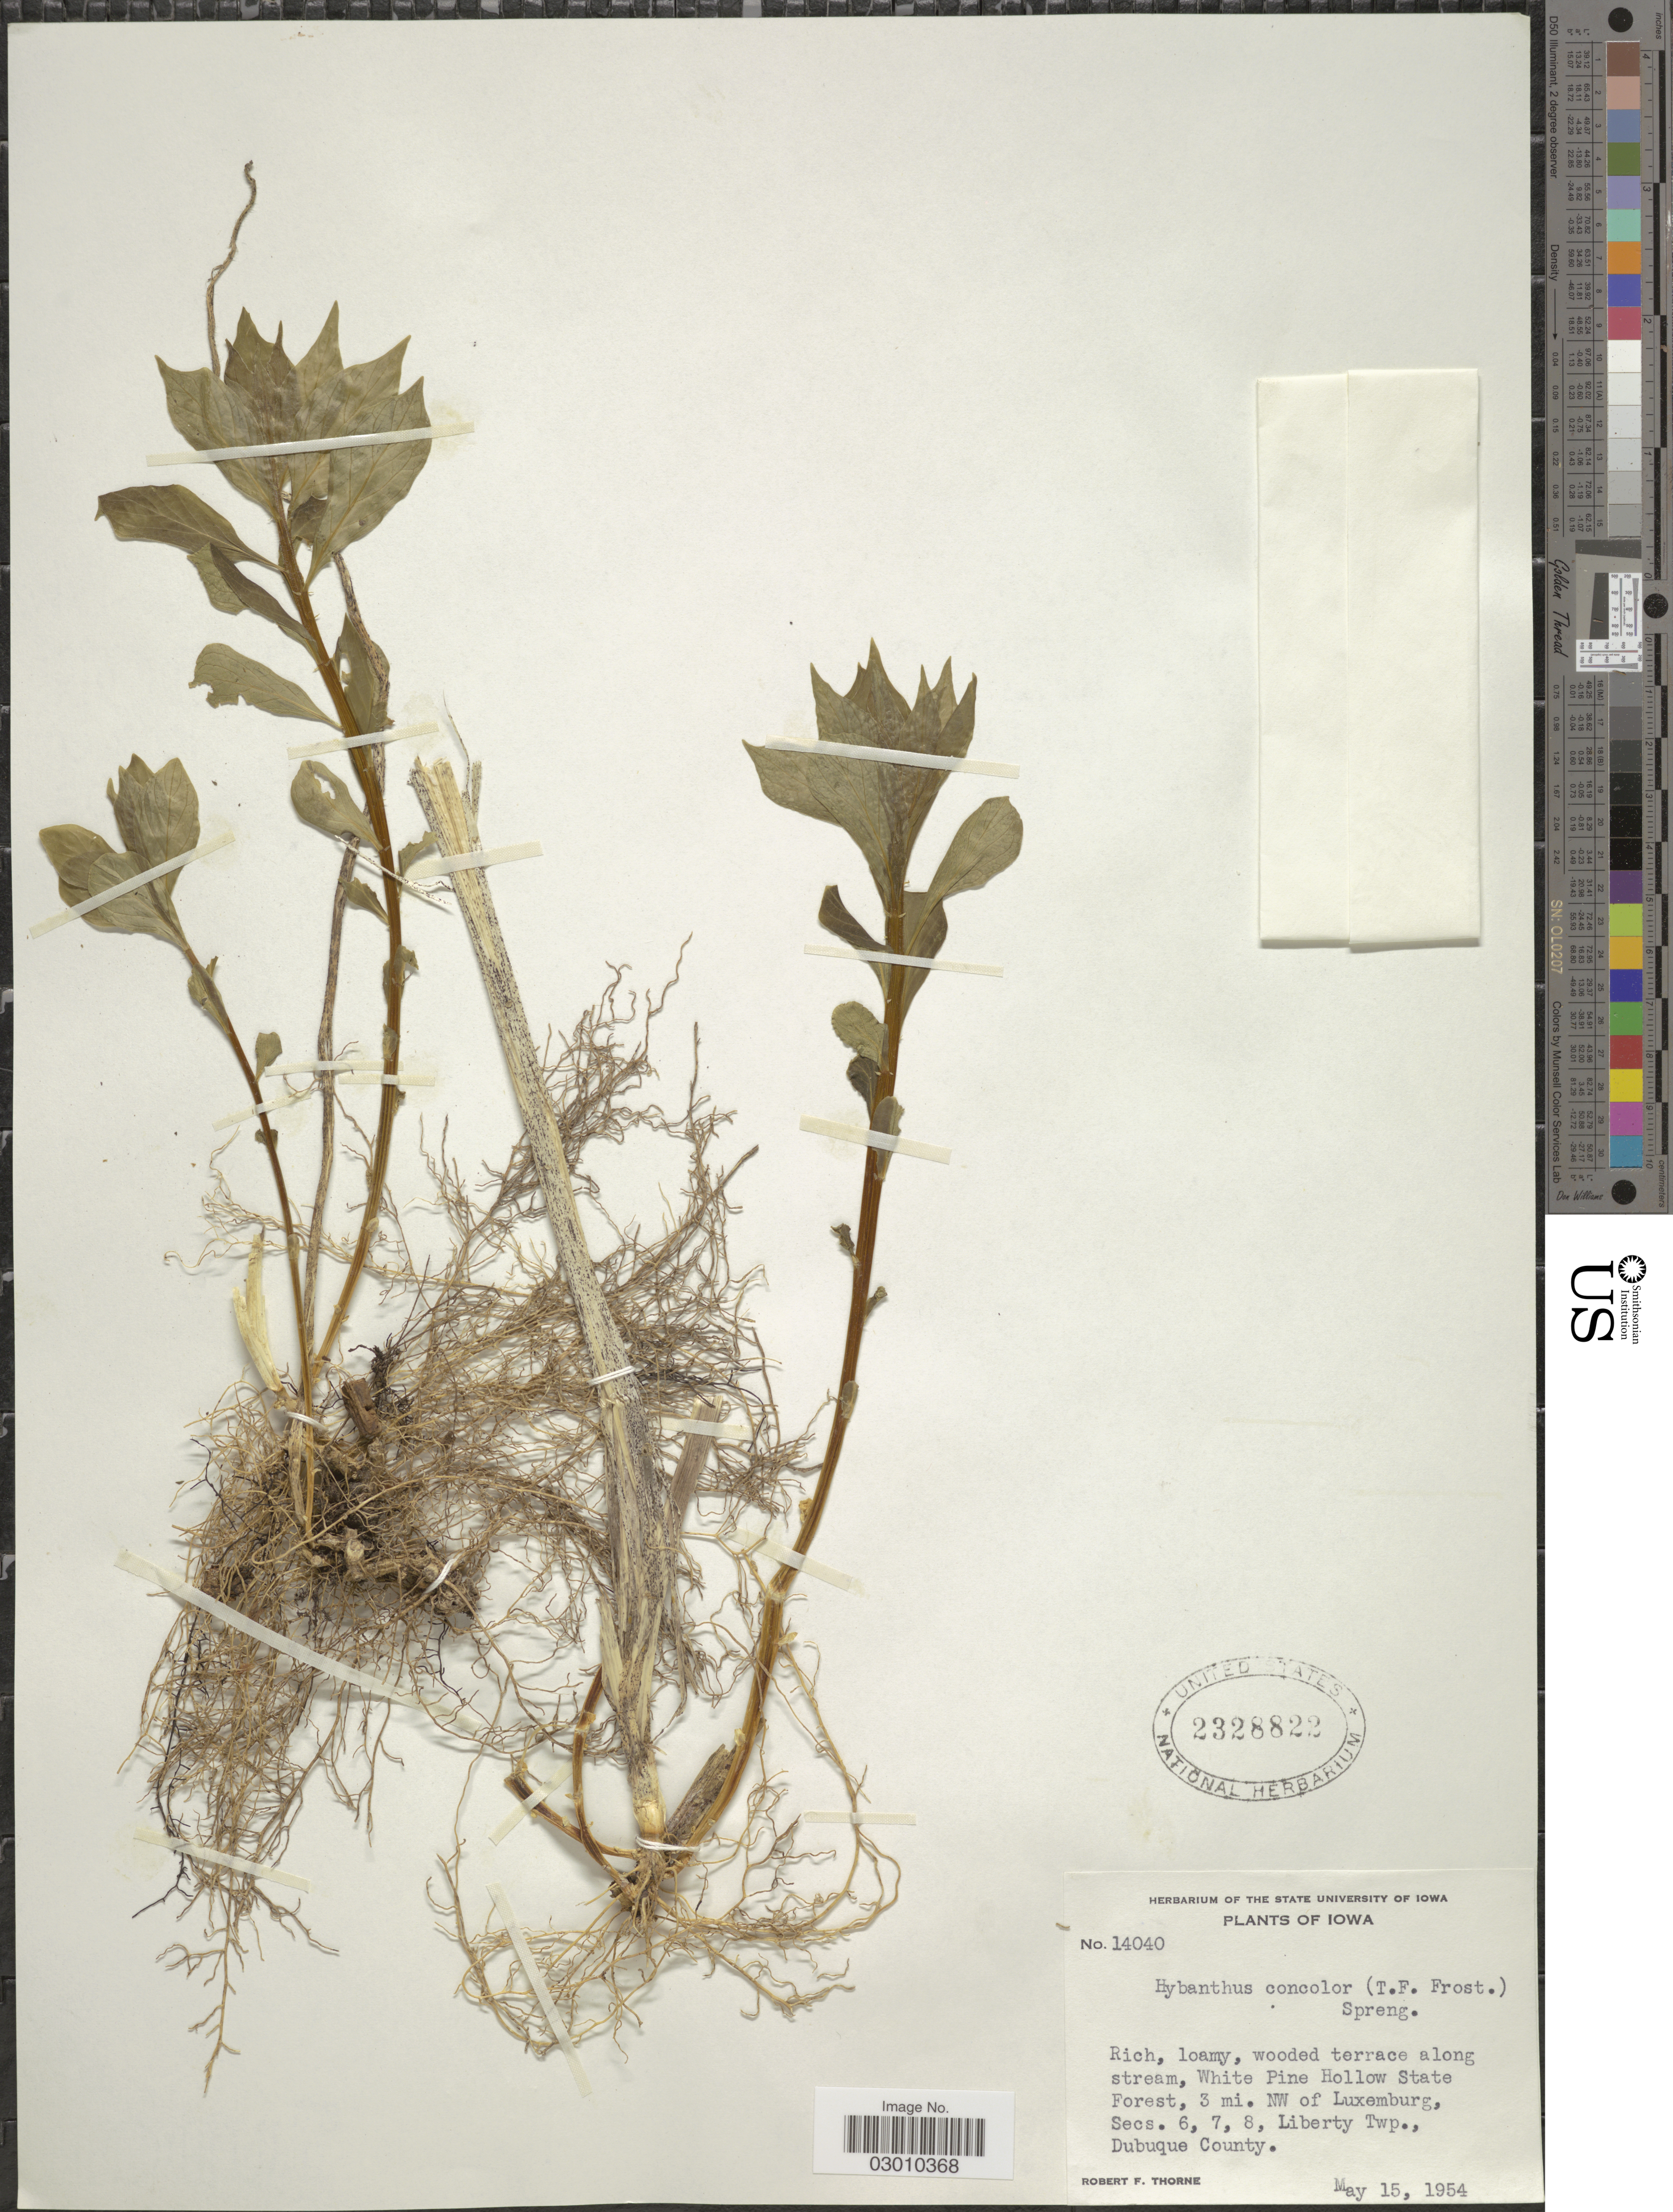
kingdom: Plantae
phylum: Tracheophyta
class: Magnoliopsida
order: Malpighiales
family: Violaceae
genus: Cubelium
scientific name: Cubelium concolor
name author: (T.F. Forst.) Raf. ex Britton & A. Br.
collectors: R. F. Thorne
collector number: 14040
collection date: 1954-05-15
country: United States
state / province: Iowa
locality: White Pine Hollow State Forest, 3 mi. NW of Luxemburgm Secs. 6, 7, 8, Liberty Twp., Dubuque County.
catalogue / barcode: US 2328822